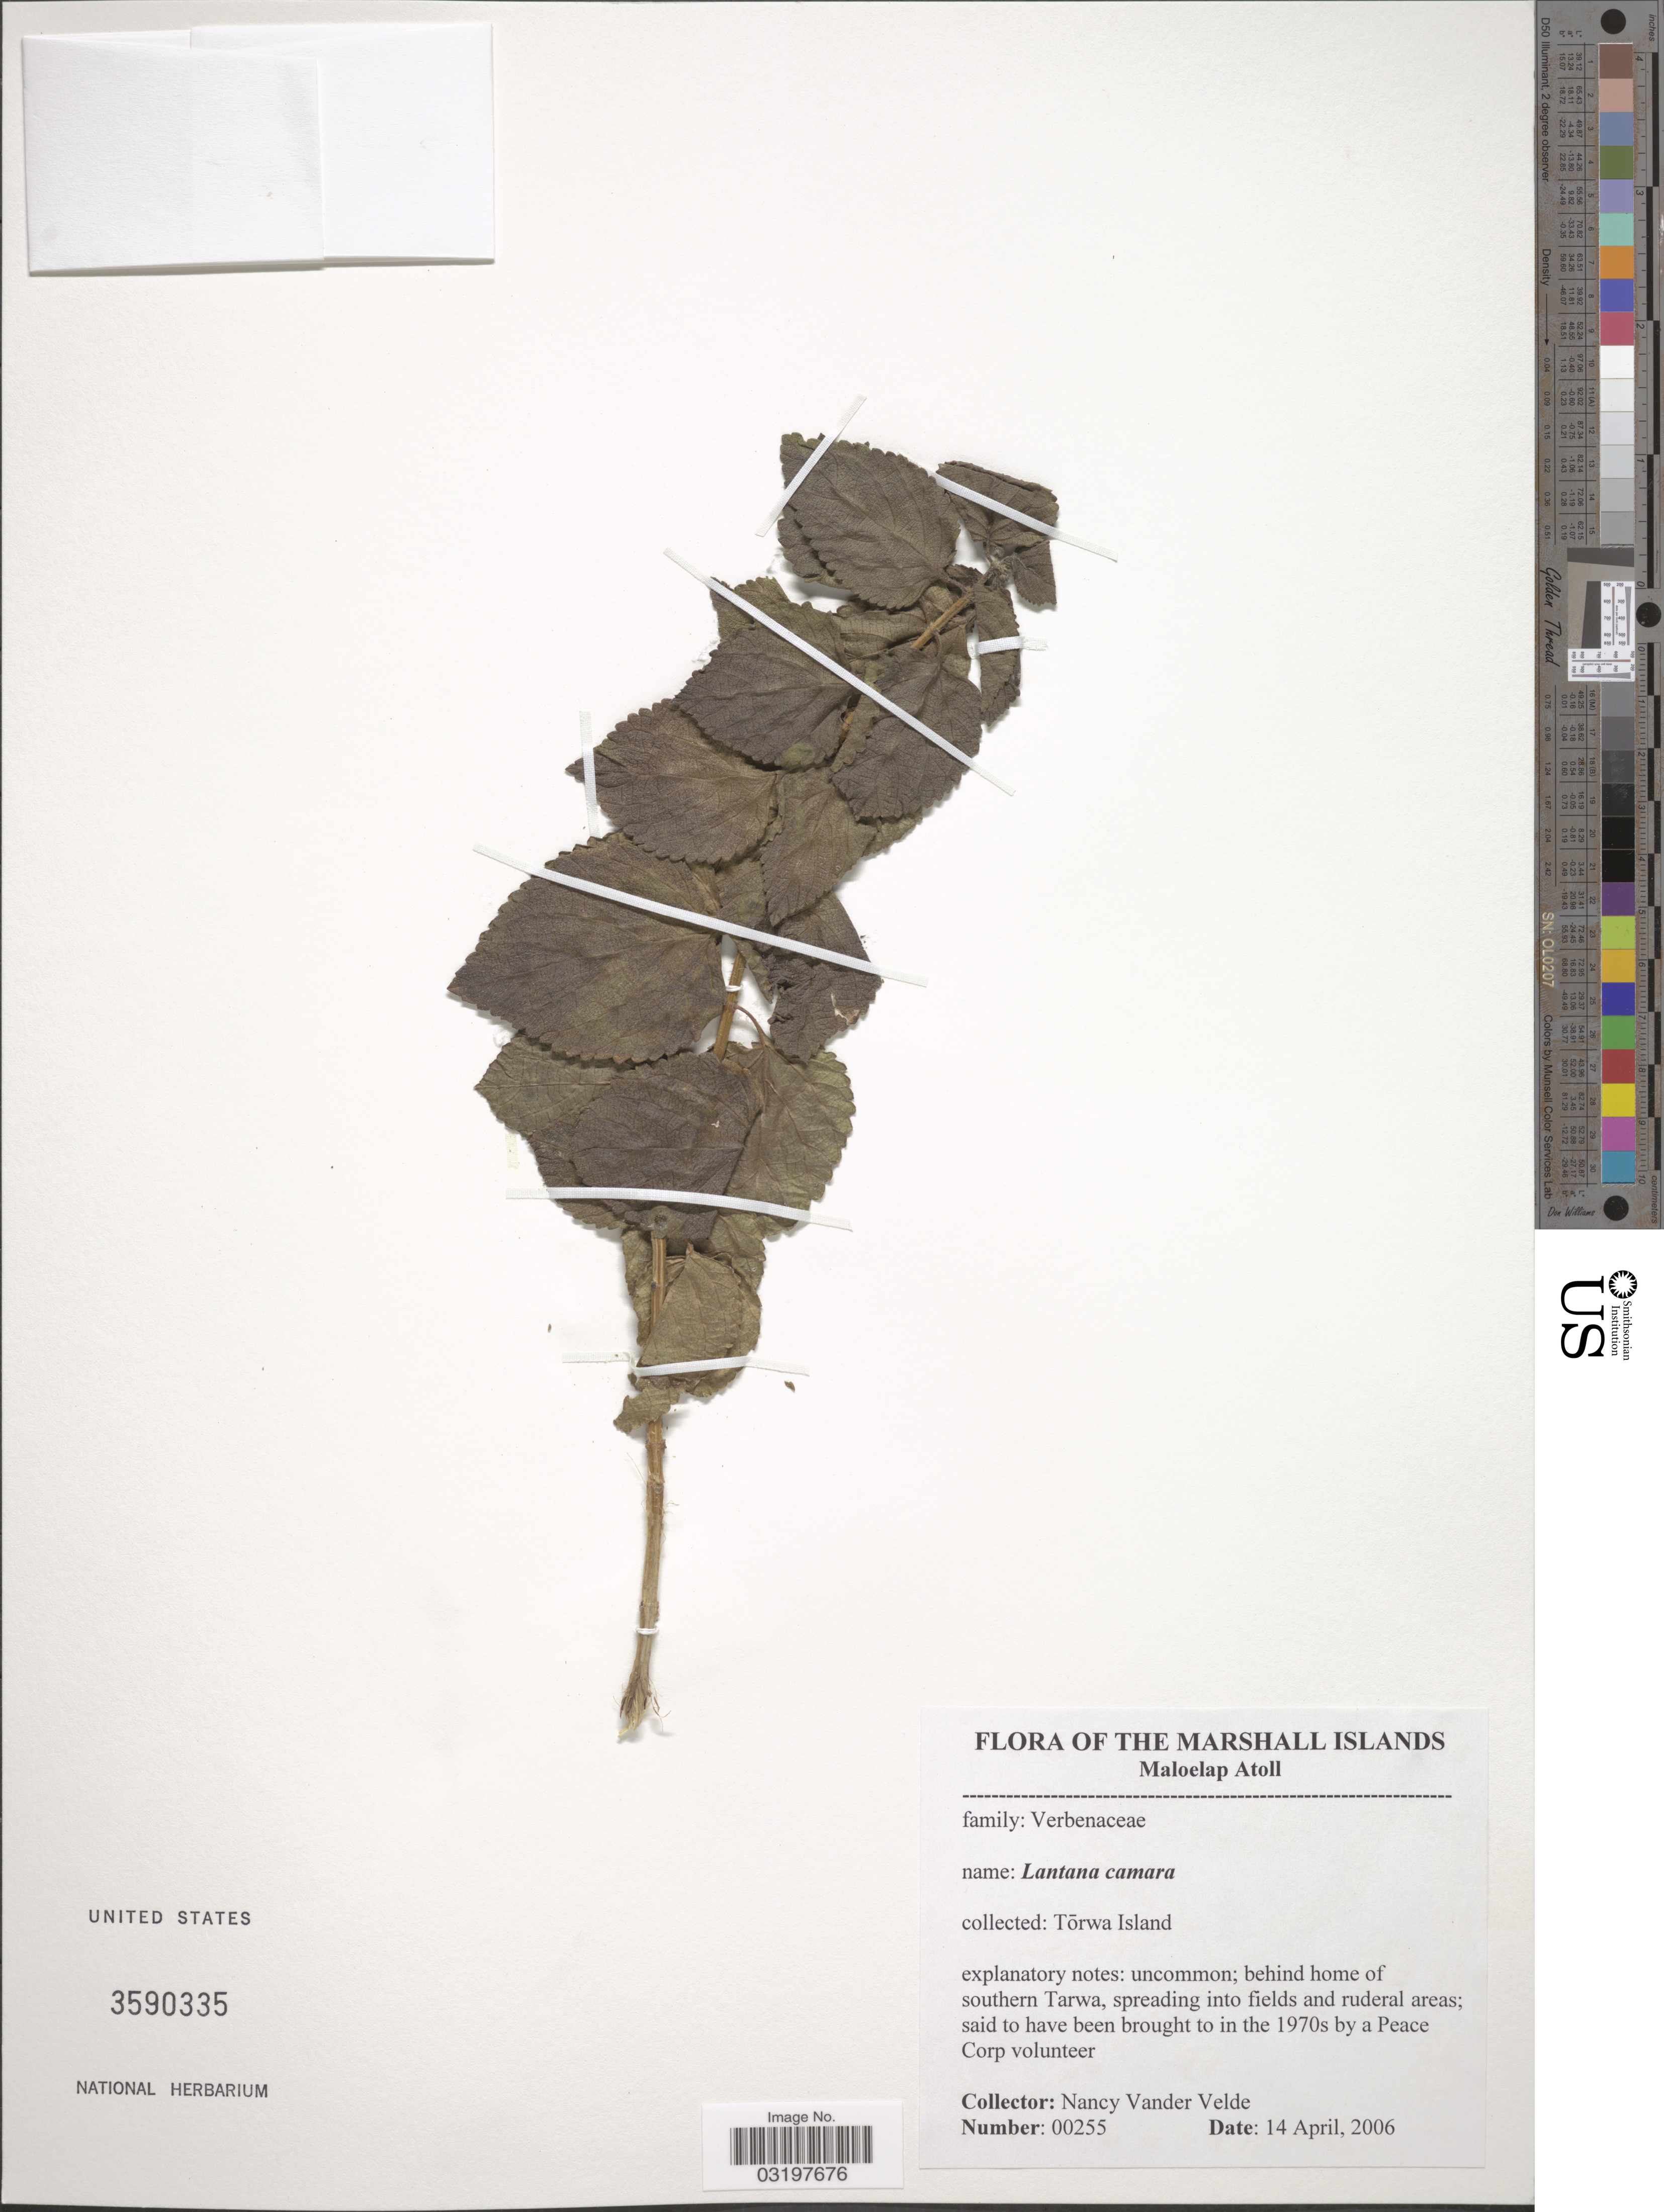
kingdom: Plantae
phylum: Tracheophyta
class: Magnoliopsida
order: Lamiales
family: Verbenaceae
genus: Lantana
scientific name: Lantana camara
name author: L.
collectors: N. Vander Velde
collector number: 00255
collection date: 2006-04-14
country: Marshall Islands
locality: Maloelap Atoll, Torwa Island.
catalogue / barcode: US 3590335